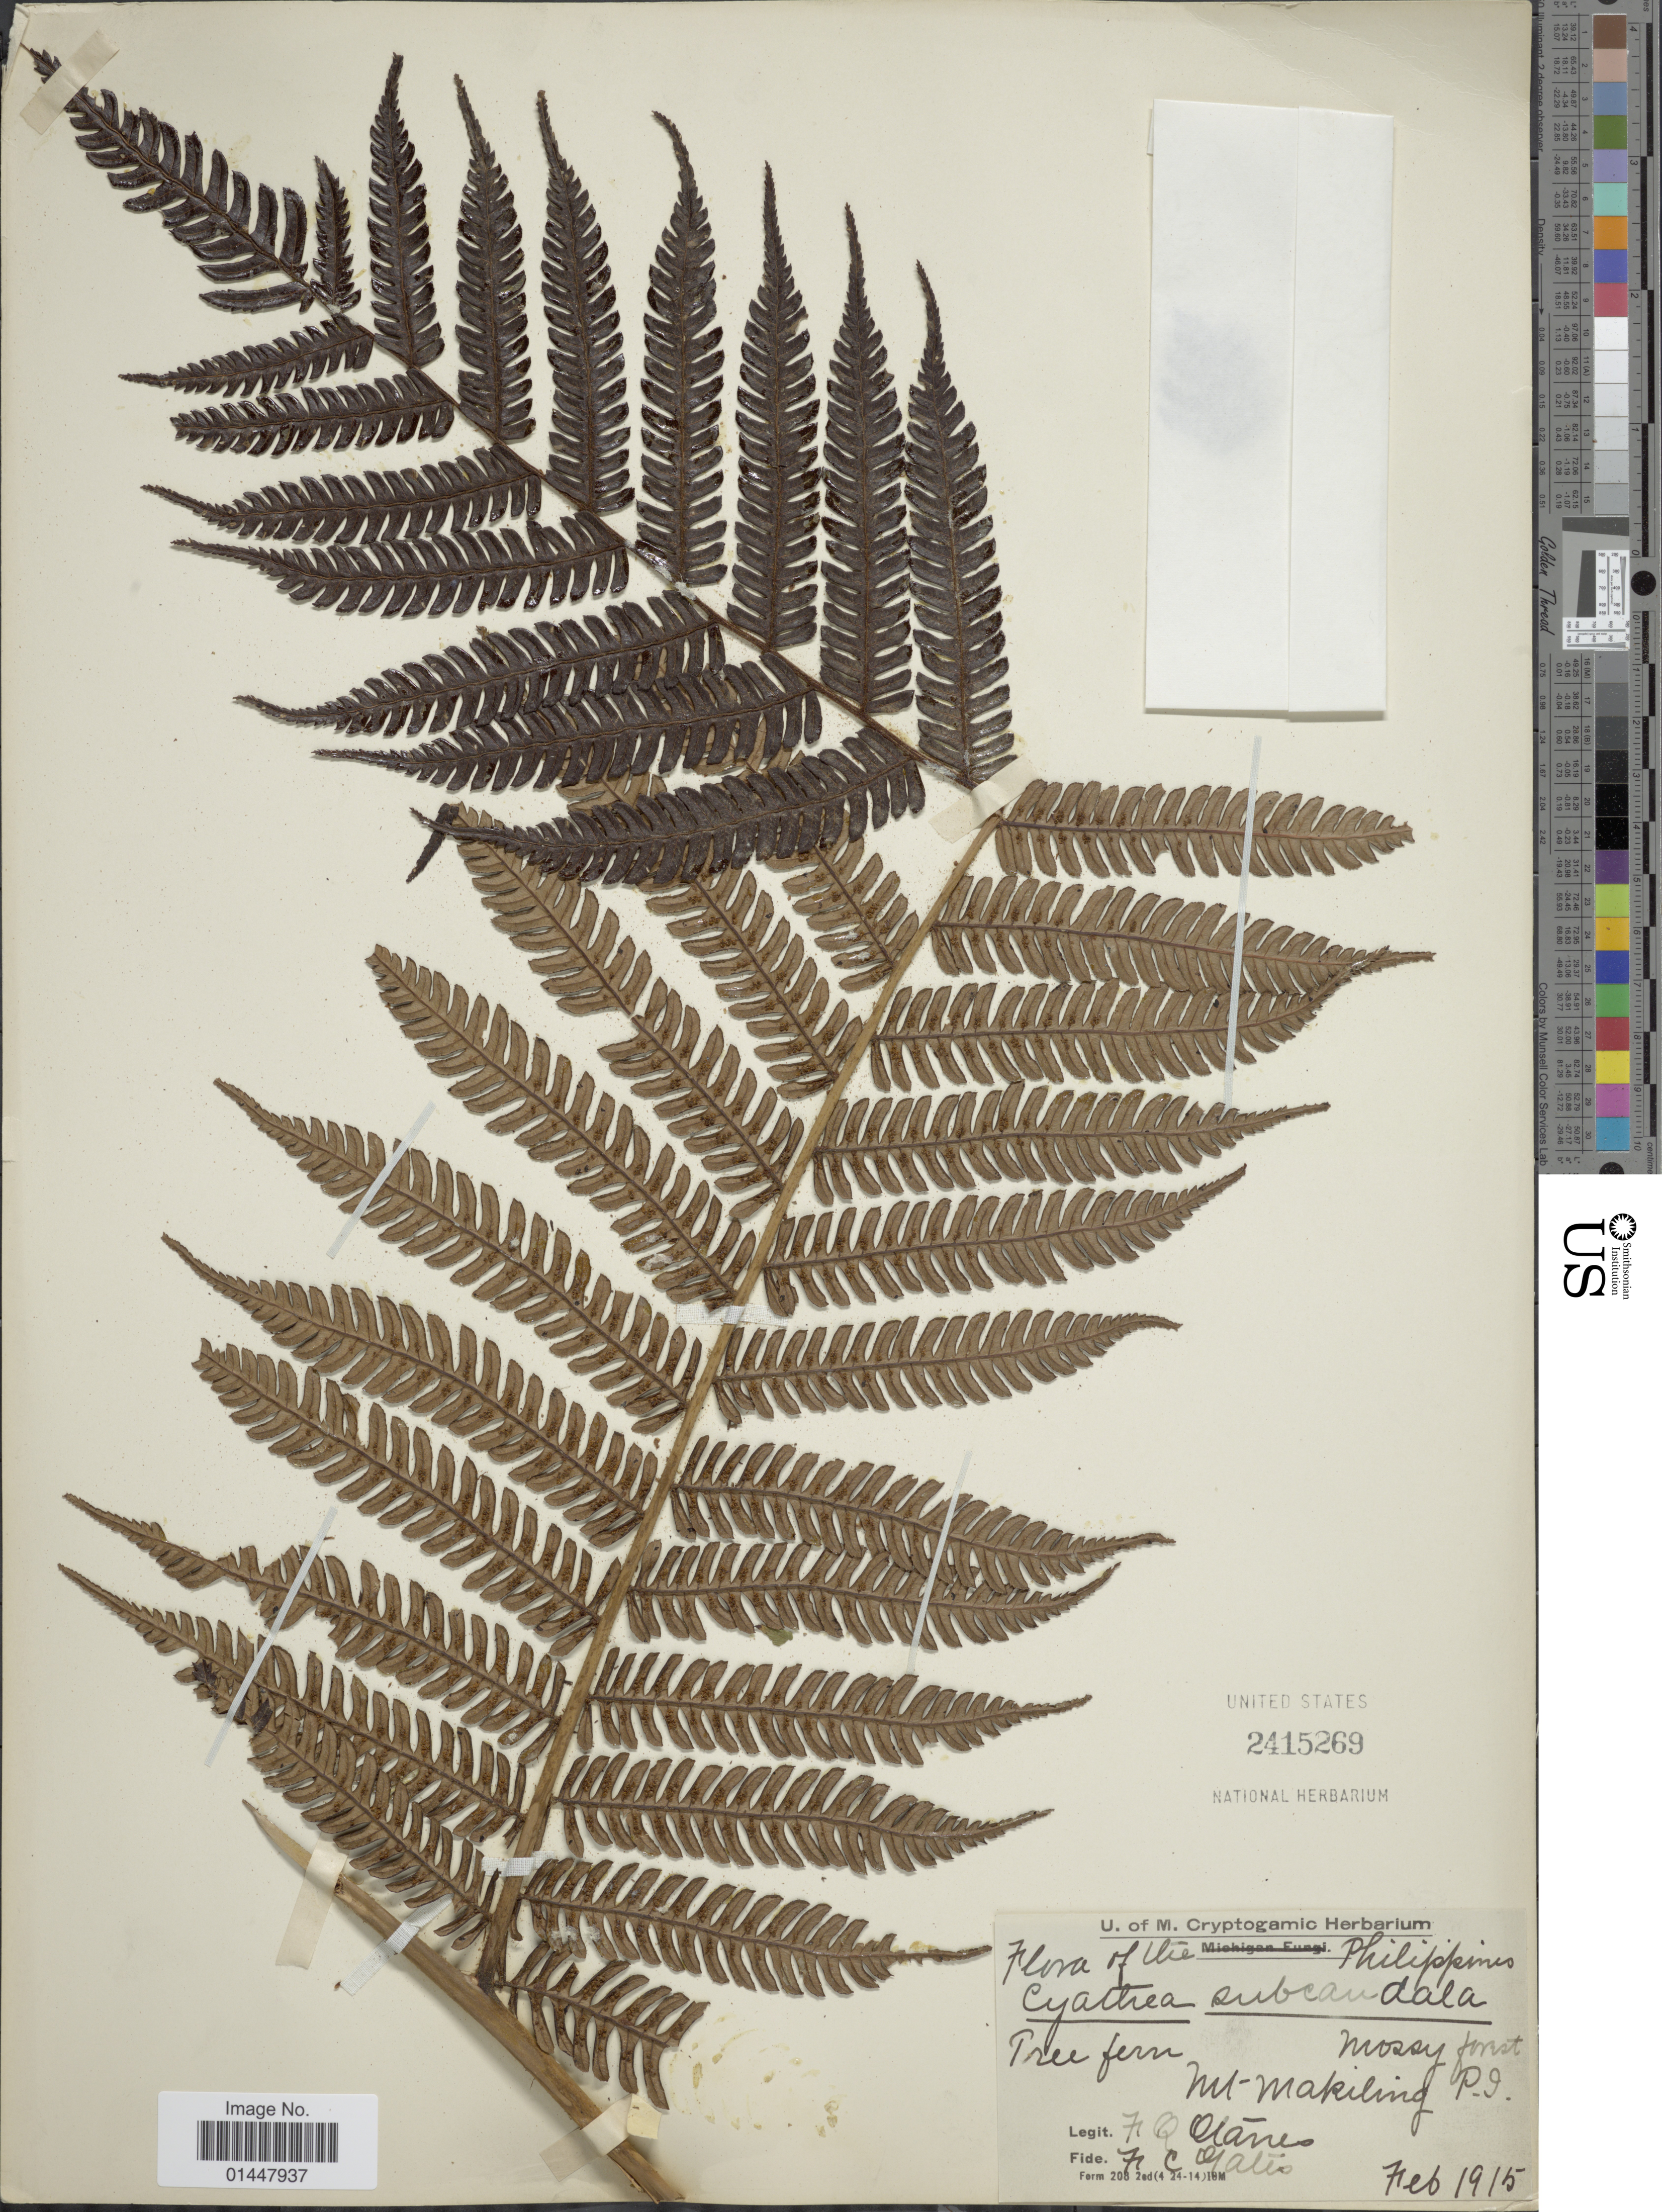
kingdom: Plantae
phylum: Tracheophyta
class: Polypodiopsida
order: Cyatheales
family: Cyatheaceae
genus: Sphaeropteris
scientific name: Sphaeropteris sp.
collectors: F. Olanes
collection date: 1915-02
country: Philippines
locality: Mt- Makiling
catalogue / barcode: US 2415269